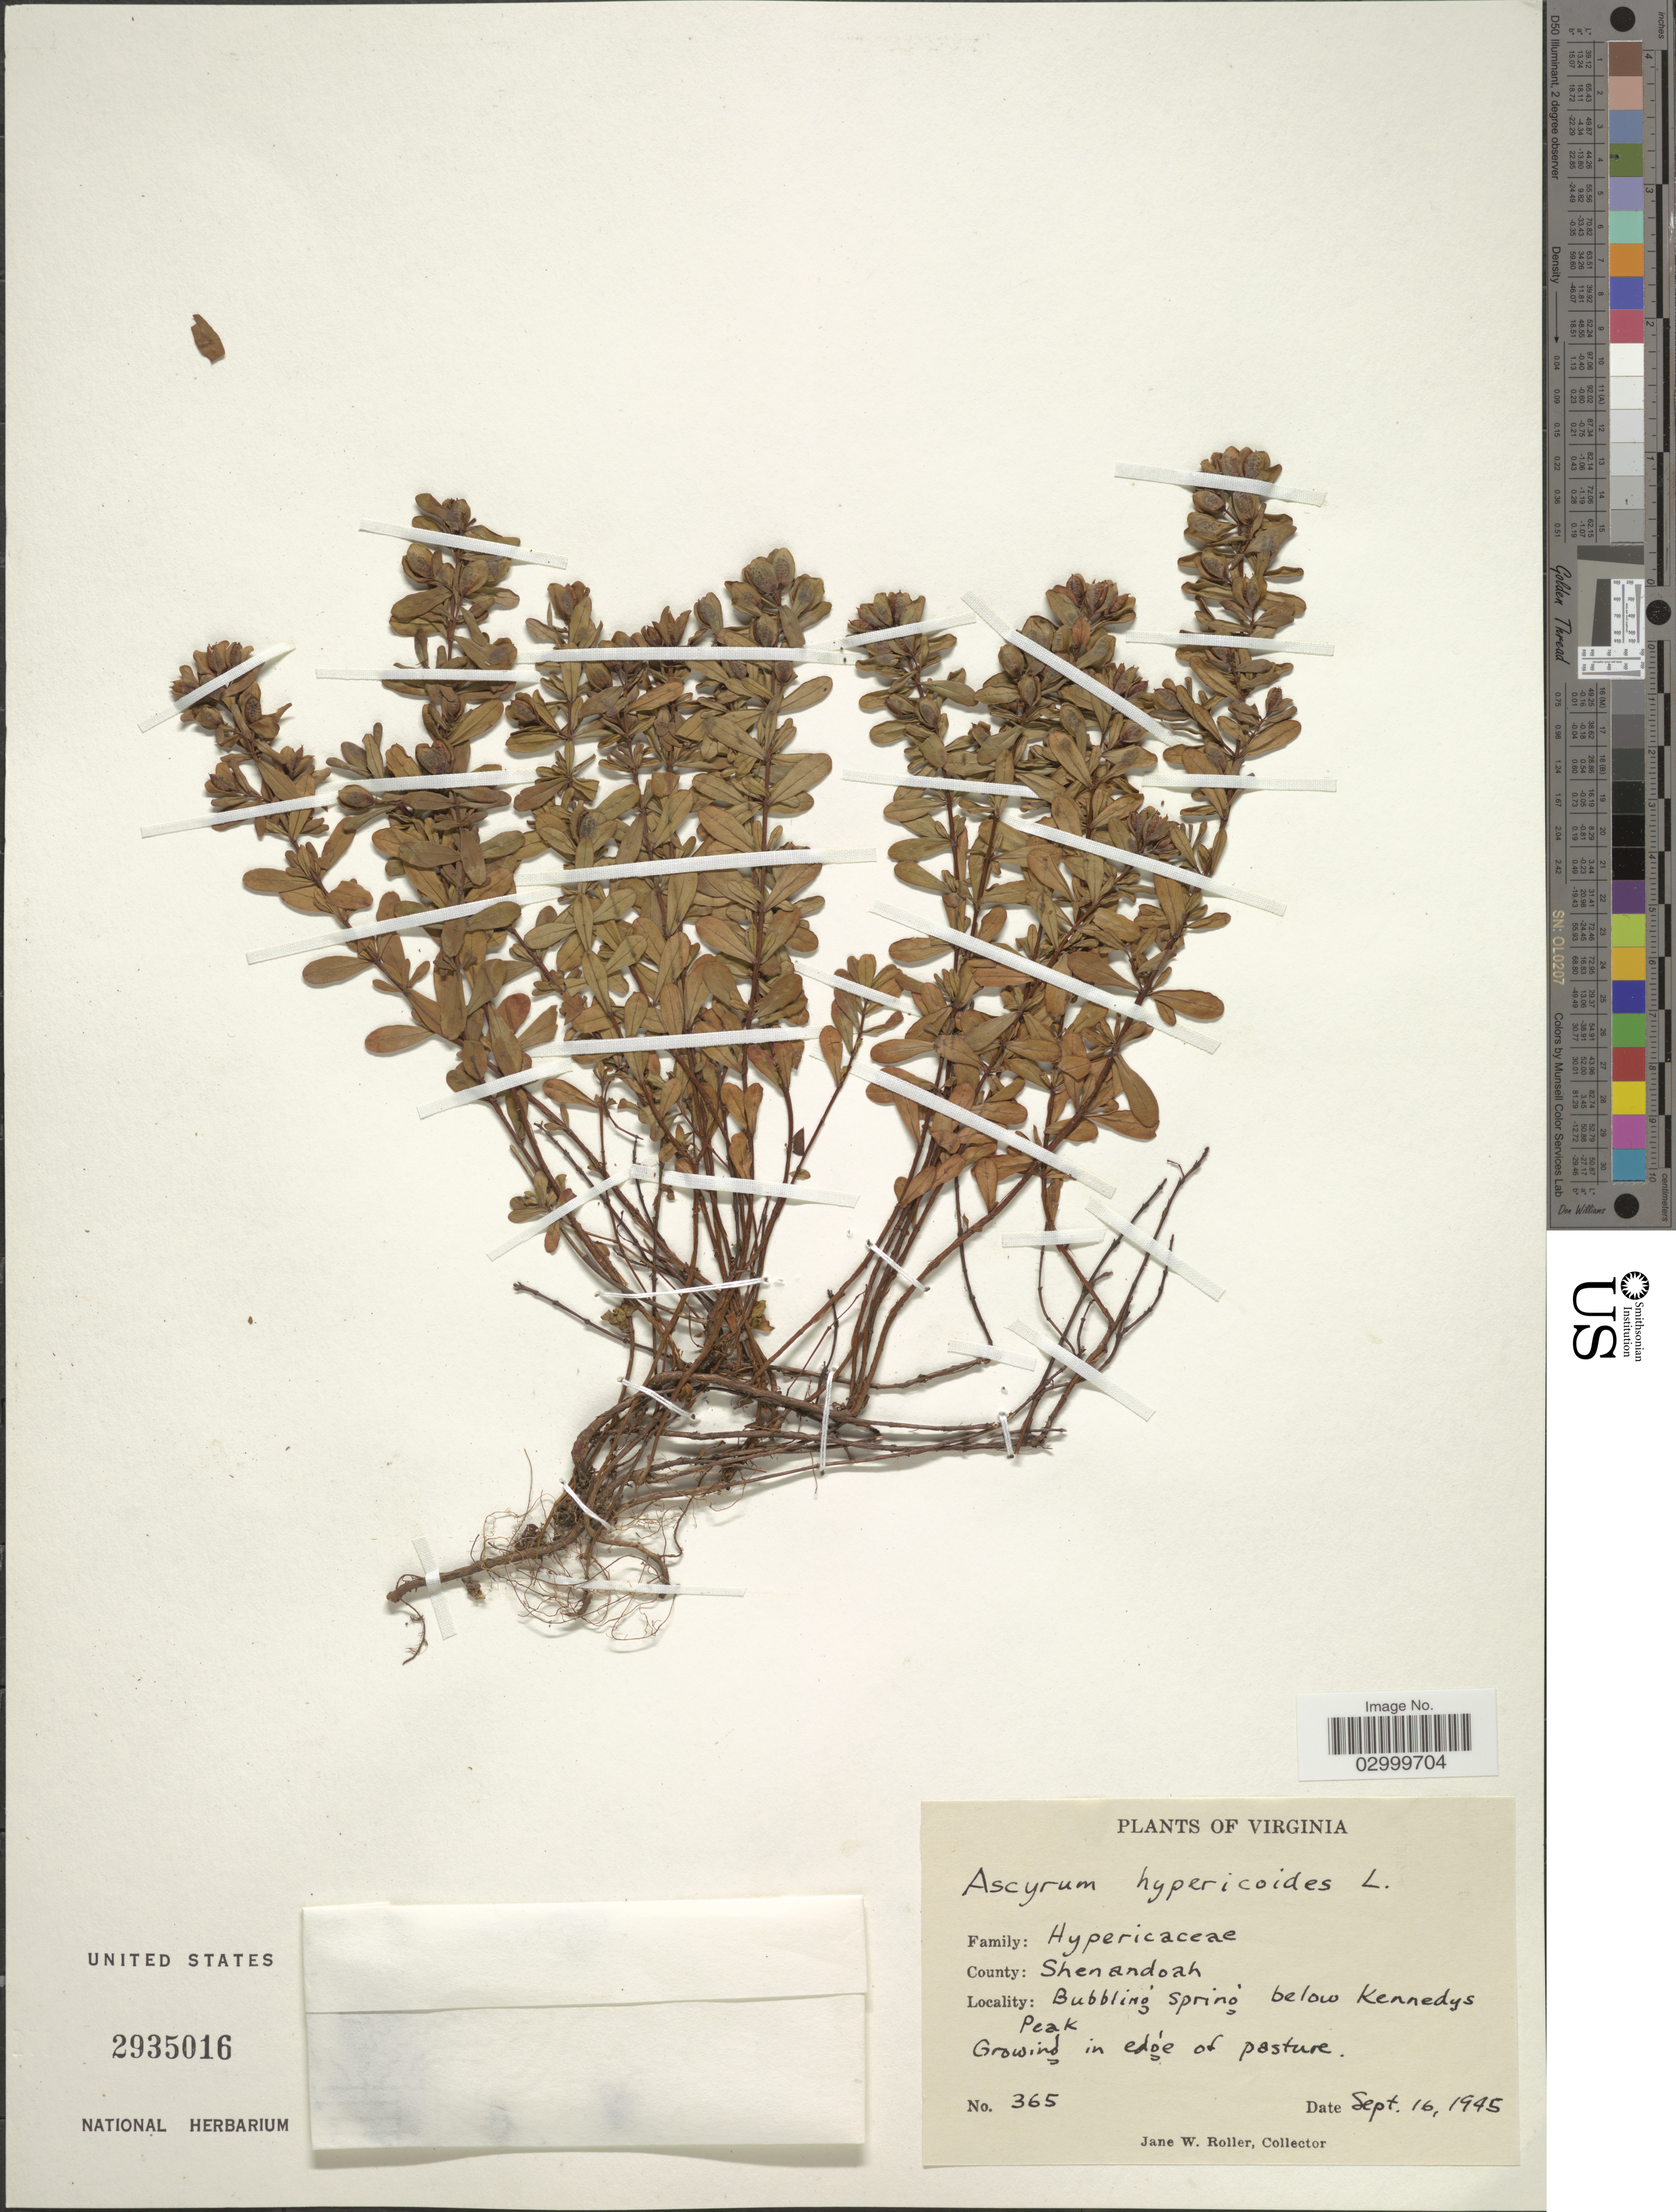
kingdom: Plantae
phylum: Tracheophyta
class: Magnoliopsida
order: Malpighiales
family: Hypericaceae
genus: Hypericum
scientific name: Hypericum stragulum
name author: W.P. Adams & N. Robson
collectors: J. W. Roller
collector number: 365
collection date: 1945-09-16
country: United States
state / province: Virginia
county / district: Shenandoah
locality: Bubbling Spring below Kennedy' s Peak.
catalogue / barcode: US 2935016